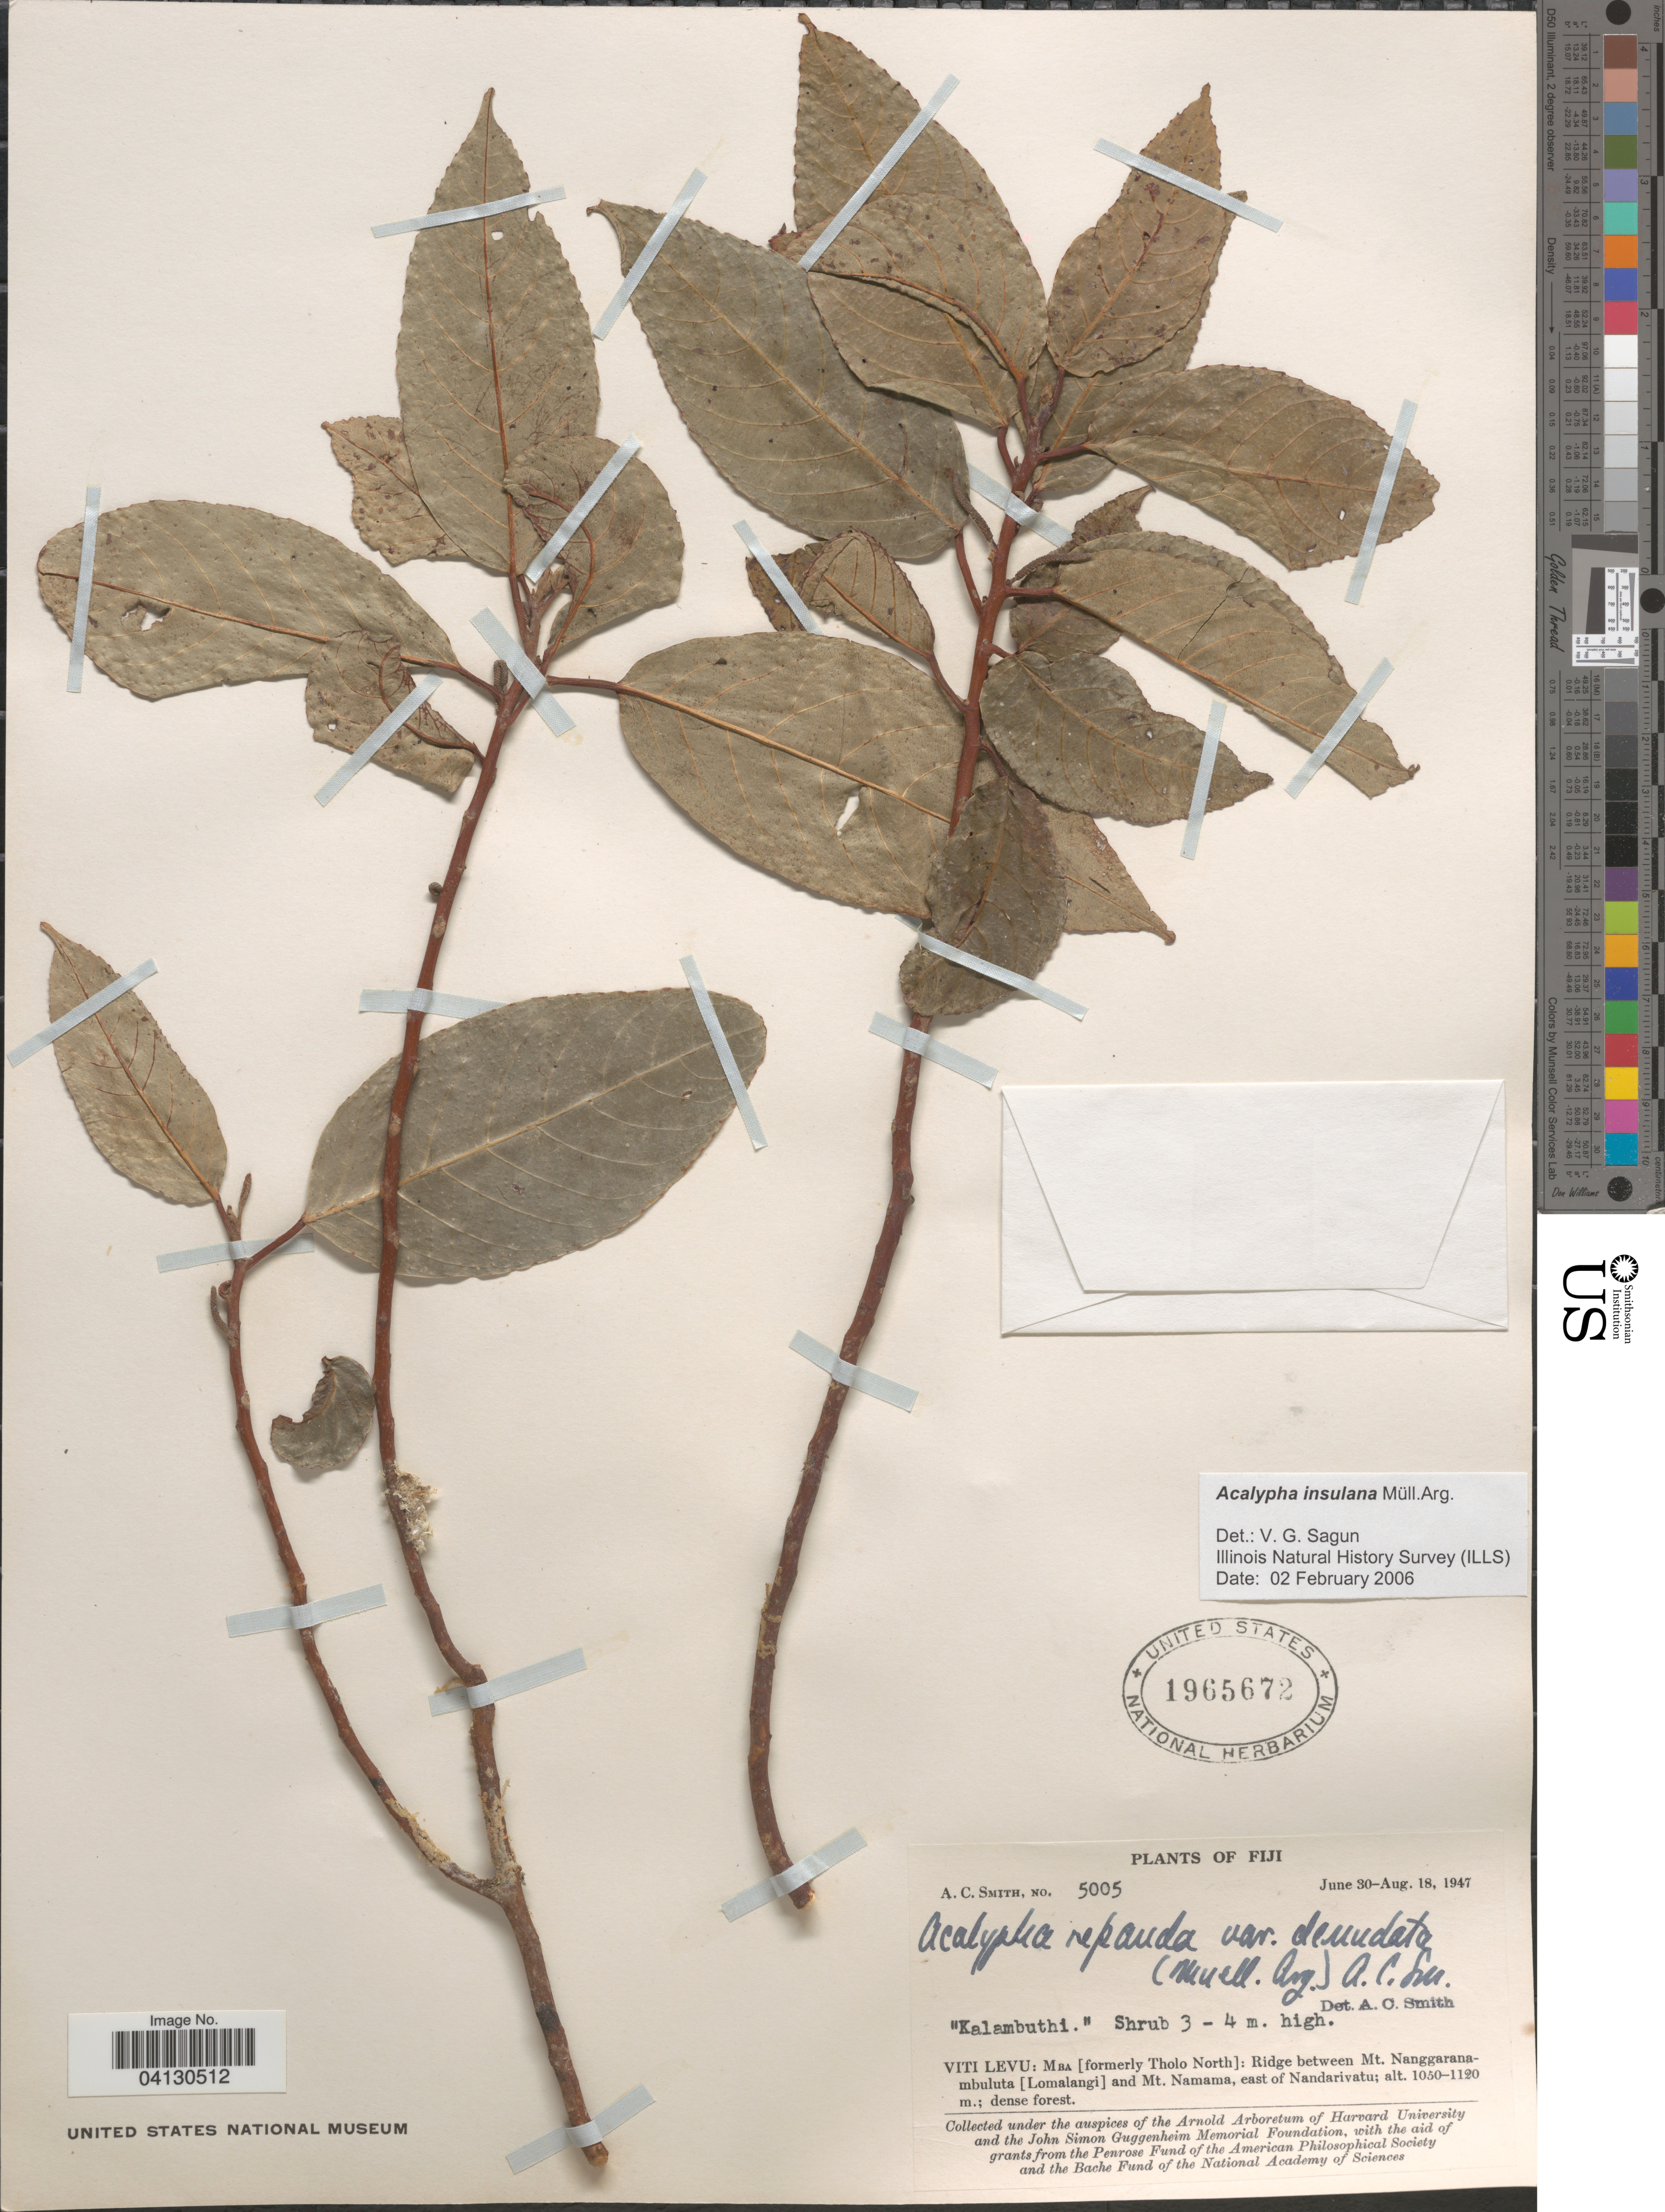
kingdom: Plantae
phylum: Tracheophyta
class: Magnoliopsida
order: Malpighiales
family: Euphorbiaceae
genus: Acalypha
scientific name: Acalypha insulana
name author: Müll. Arg.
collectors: A. C. Smith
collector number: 5005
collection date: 1947-06-30/1947-08-18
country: Fiji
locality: Viti Levu: Mba [formerly Tholo North]: Ridge between Mt. Nanggaranambuluta [Lomalangi] and Mt. Namama, east of Nandarivatu.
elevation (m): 1050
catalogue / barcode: US 1965672